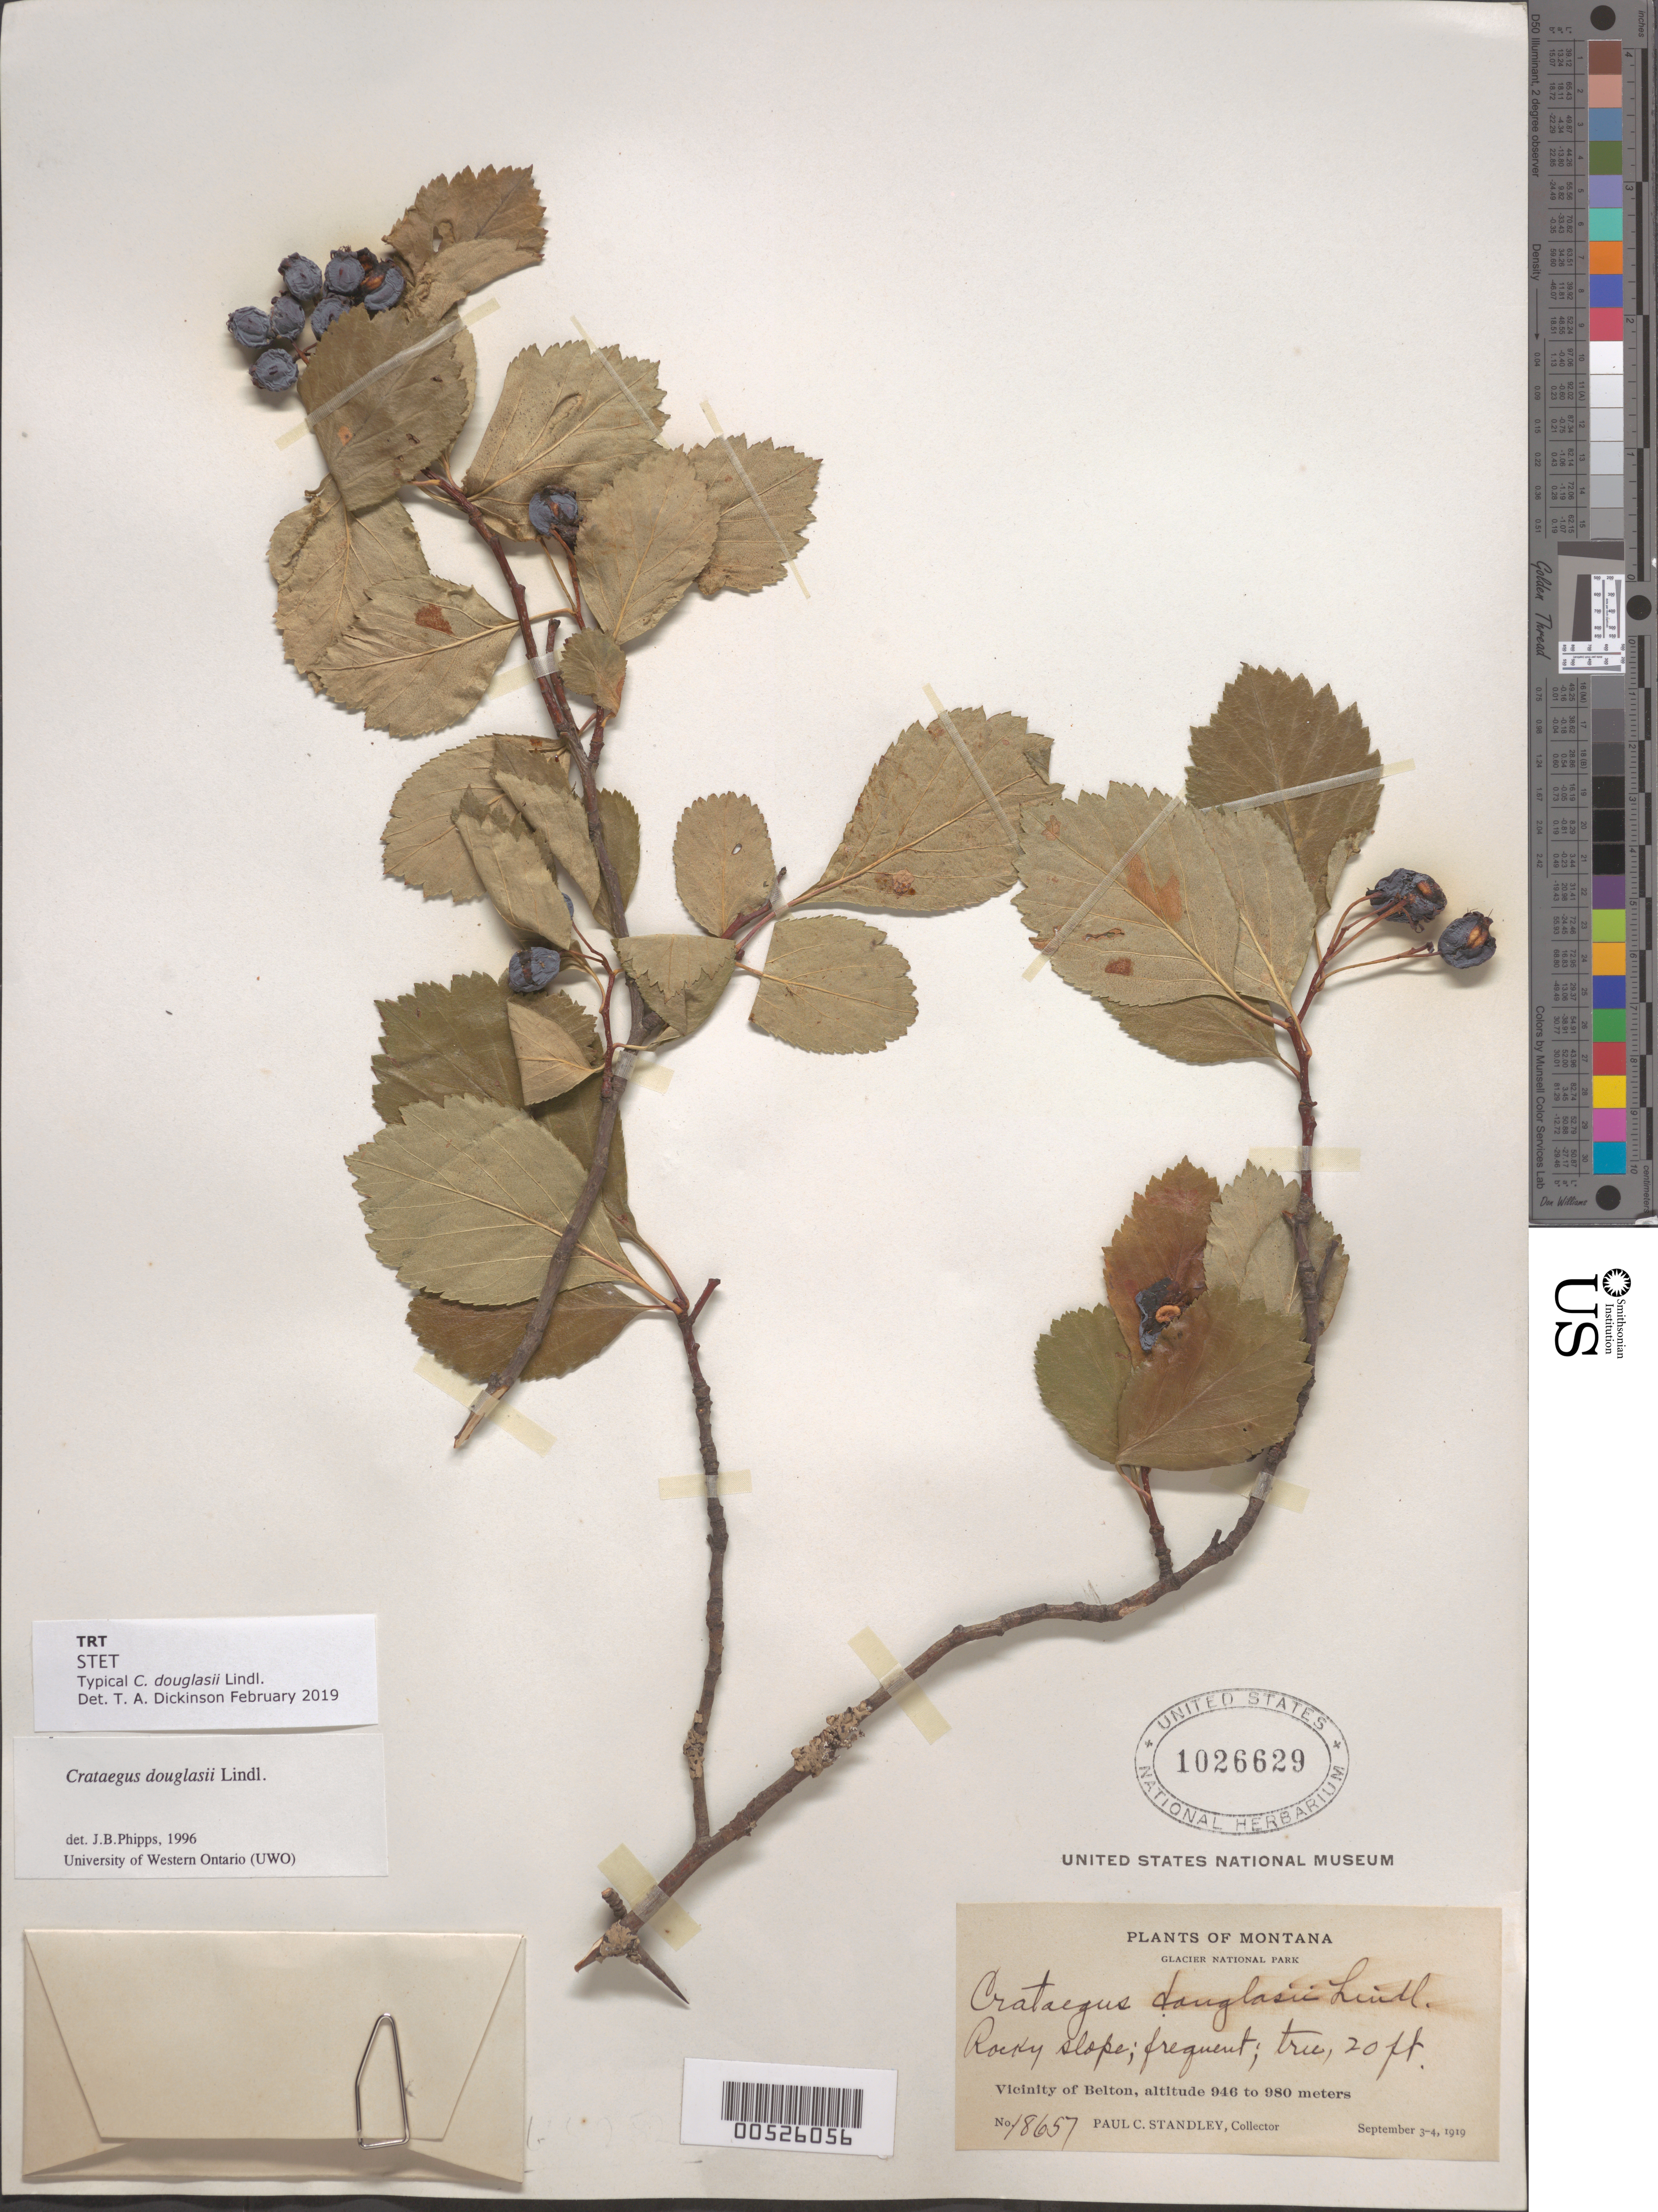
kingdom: Plantae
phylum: Tracheophyta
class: Magnoliopsida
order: Rosales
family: Rosaceae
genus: Crataegus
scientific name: Crataegus douglasii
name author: Lindl.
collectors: P. C. Standley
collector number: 18657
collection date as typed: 03 Sep 1919 to 04 Sep 1919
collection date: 1919-09-03/1919-09-04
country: United States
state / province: Montana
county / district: Flathead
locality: Vicinity of town of Belton (now known as West Glacier).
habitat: Rocky slope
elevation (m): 946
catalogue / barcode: US 1026629